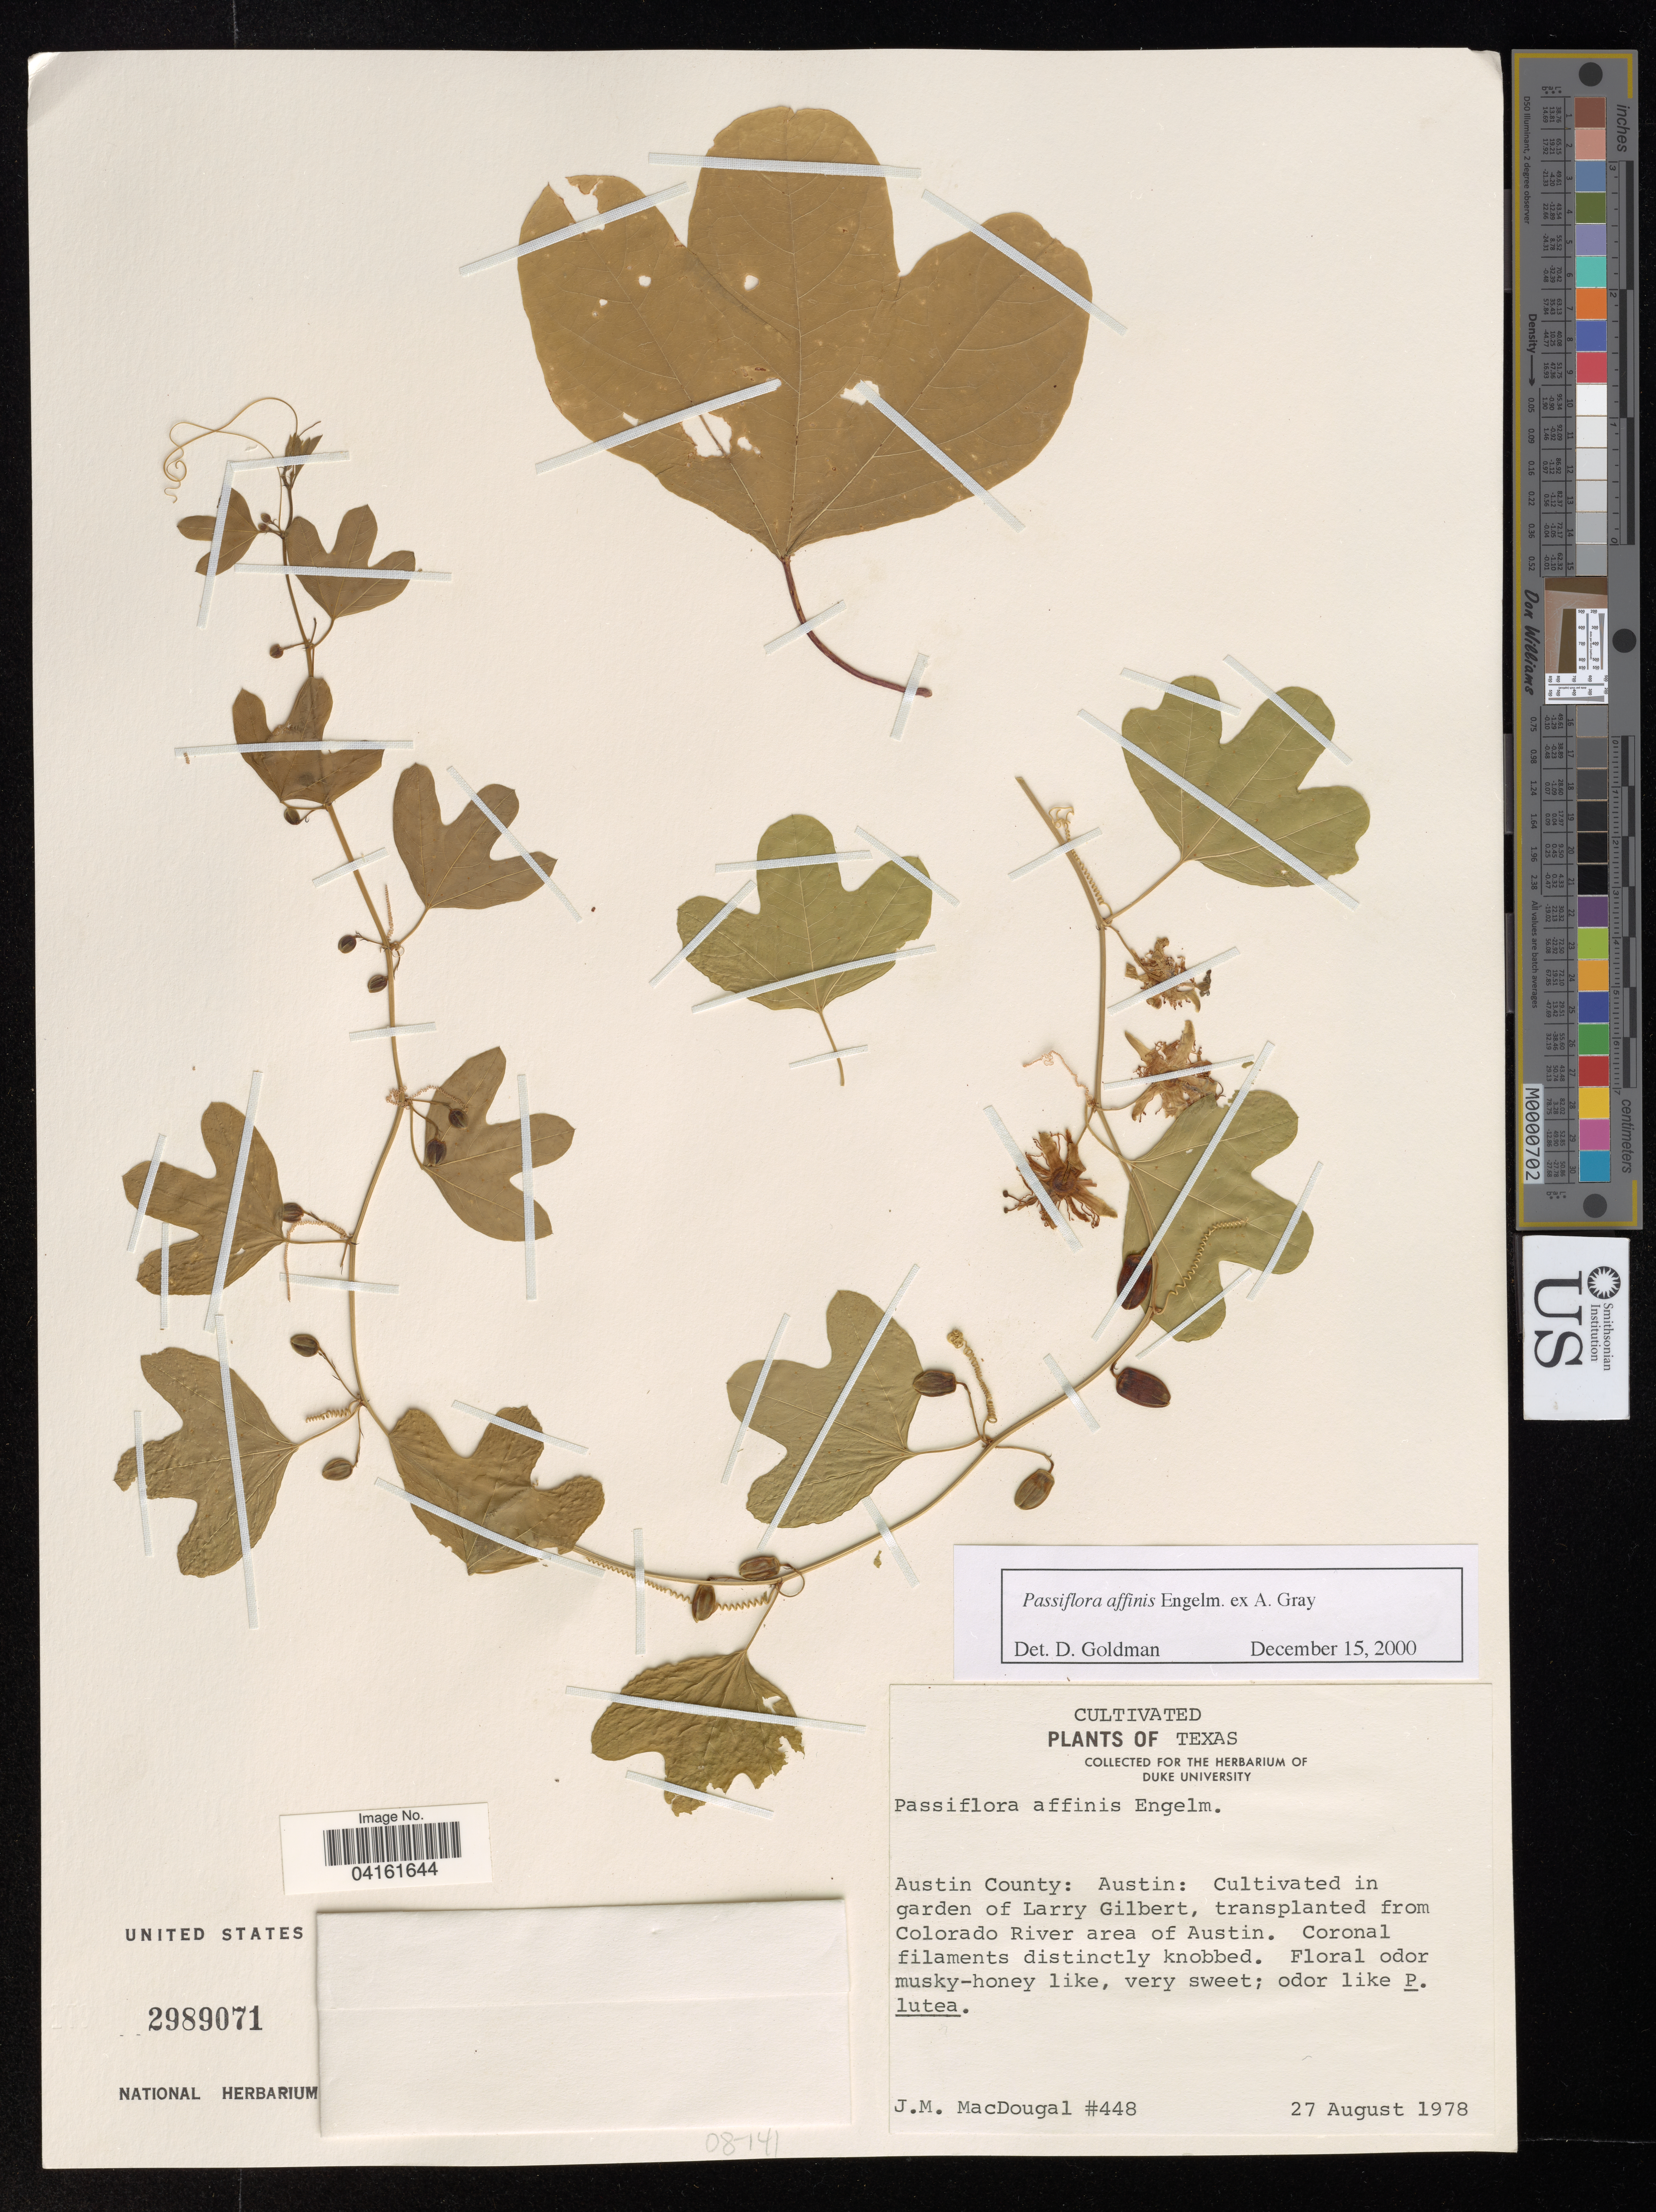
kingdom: Plantae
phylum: Tracheophyta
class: Magnoliopsida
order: Malpighiales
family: Passifloraceae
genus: Passiflora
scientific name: Passiflora affinis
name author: Engelm. ex A. Gray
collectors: J. M. MacDougal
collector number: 448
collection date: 1978-08-27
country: United States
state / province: Texas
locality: Austin County: Austin: Cultivated in garden of Larry Gilbert, transplanted from Colorado River area of Austin.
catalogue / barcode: US 2989071